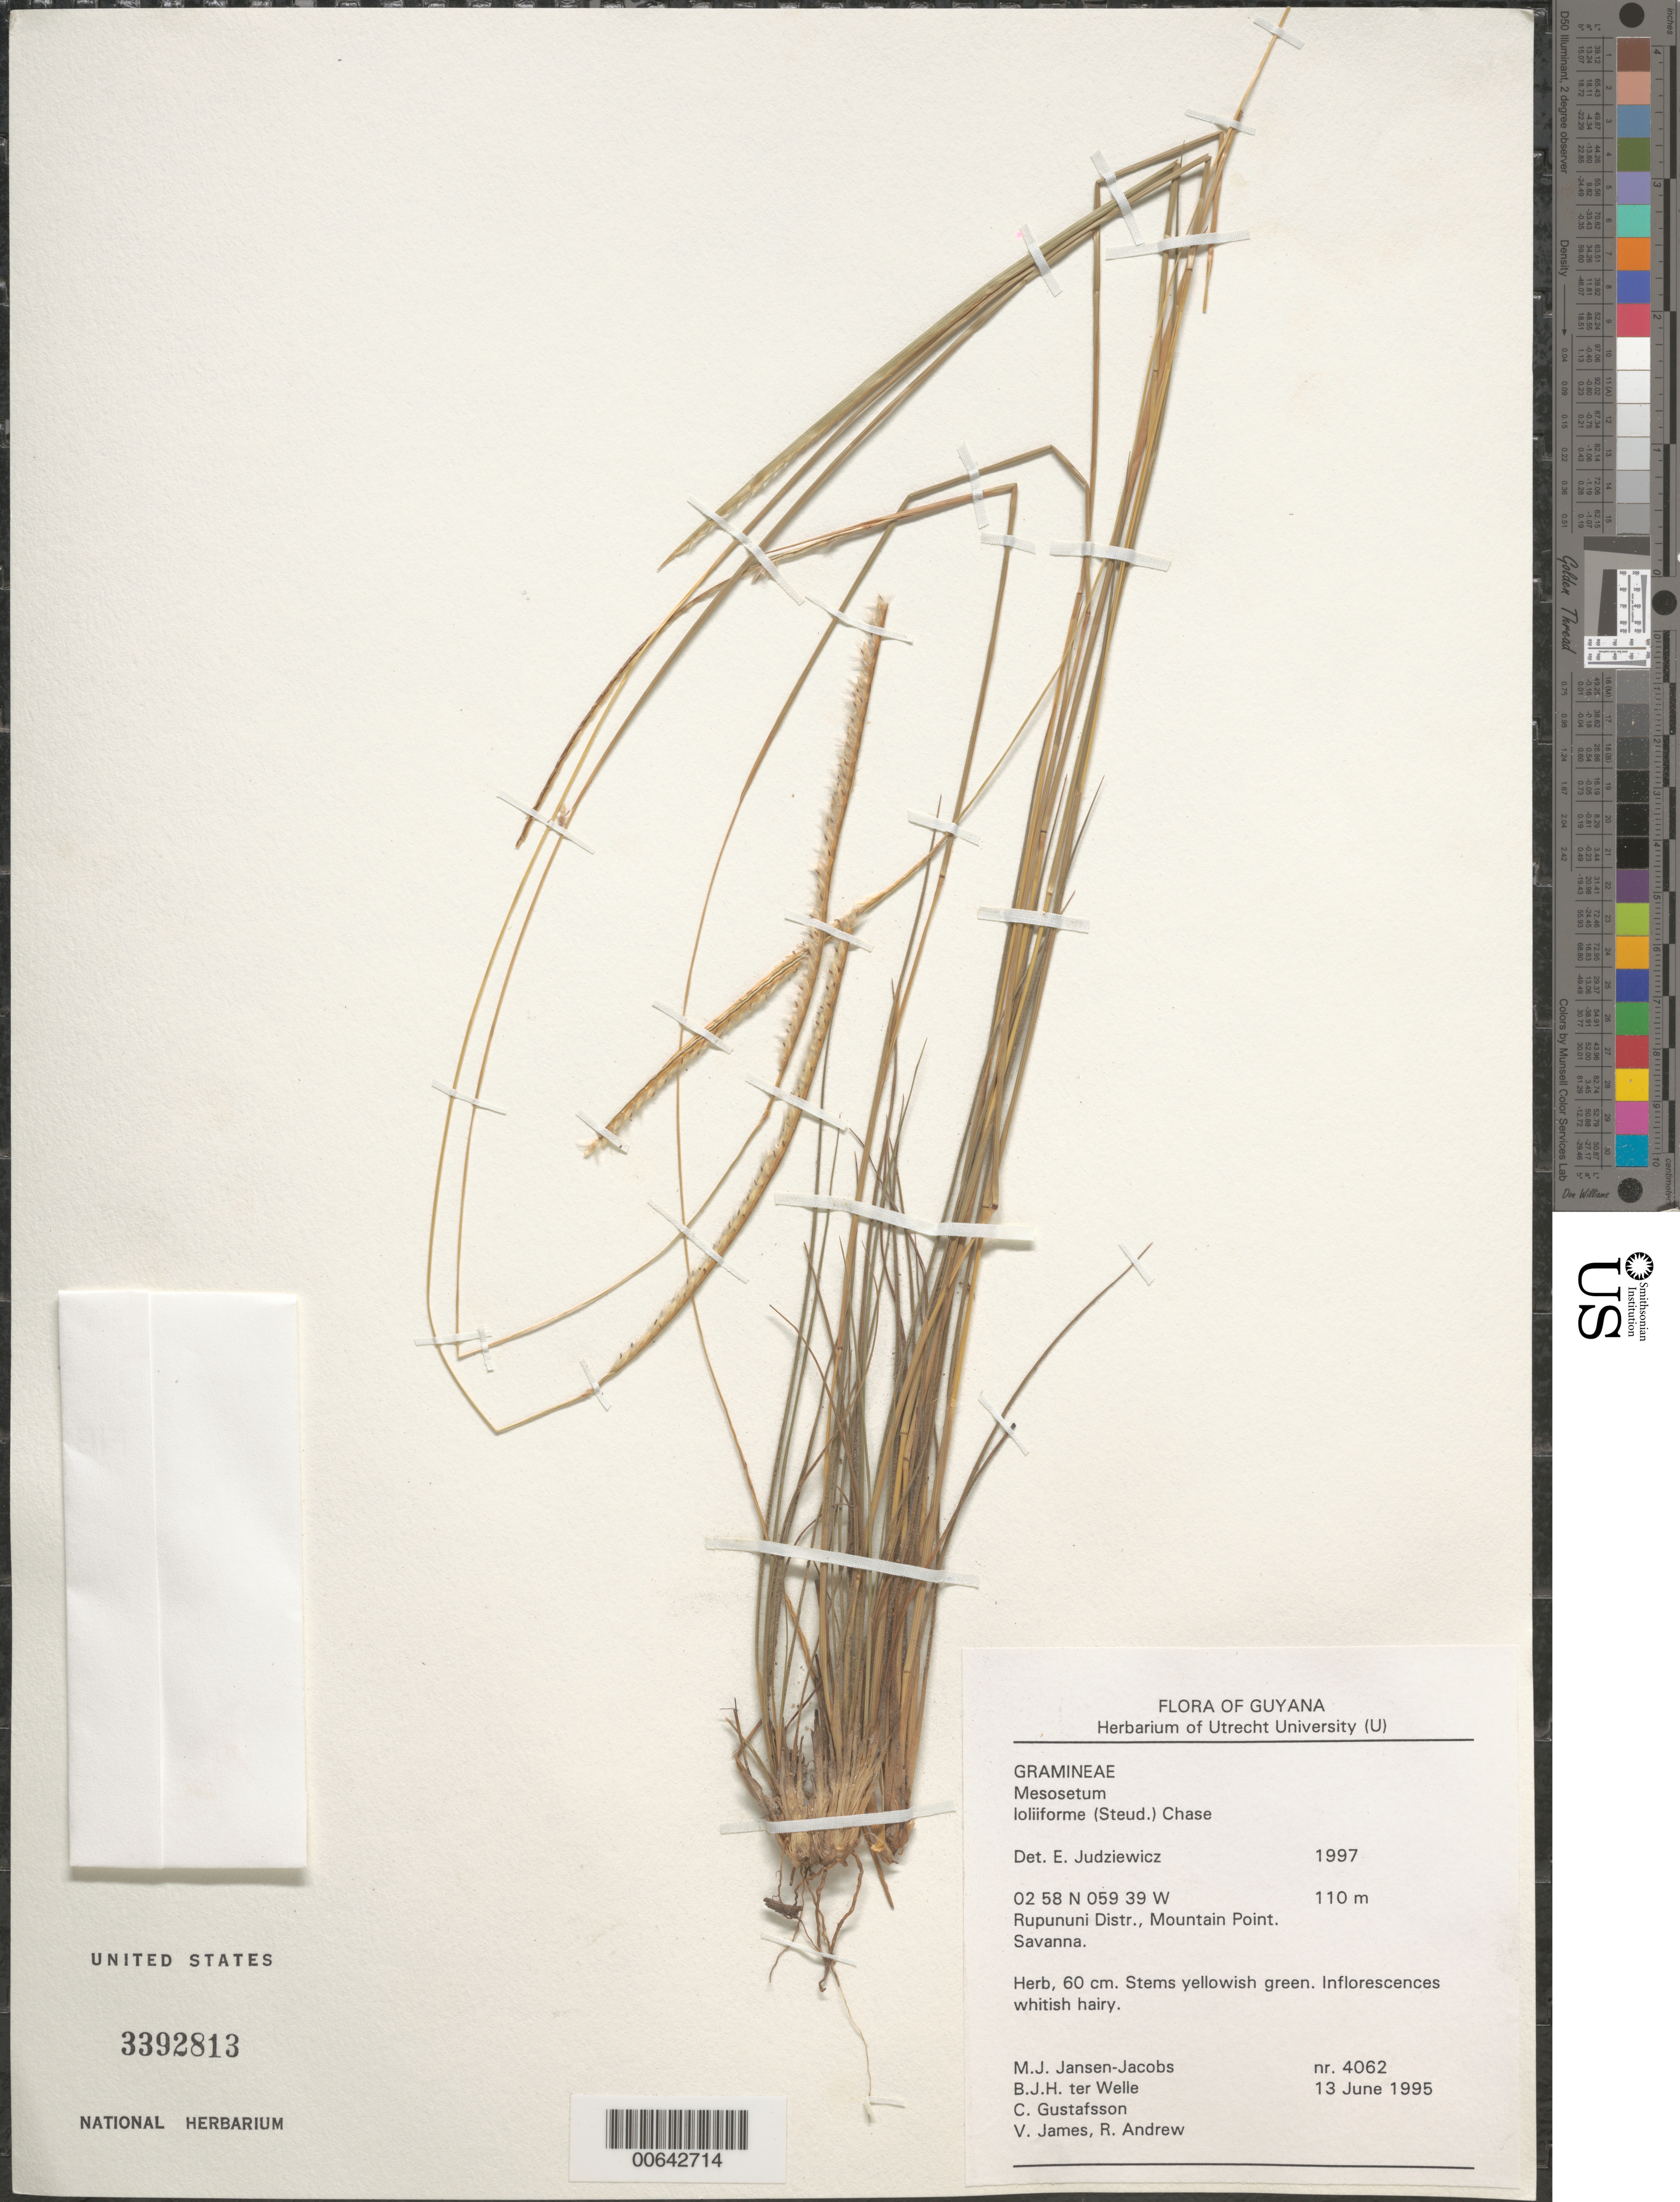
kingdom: Plantae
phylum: Tracheophyta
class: Liliopsida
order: Poales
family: Poaceae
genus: Mesosetum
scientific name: Mesosetum loliiforme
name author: (Hochst. ex Steud.) Chase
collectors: M. J. Jansen-Jacobs, B. Welle, C. Gustafsson, V. James & R. Andrew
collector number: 4062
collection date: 1995-06-13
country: Guyana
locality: Rupununi Distr., Mountain Point.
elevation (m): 110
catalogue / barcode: US 3392813